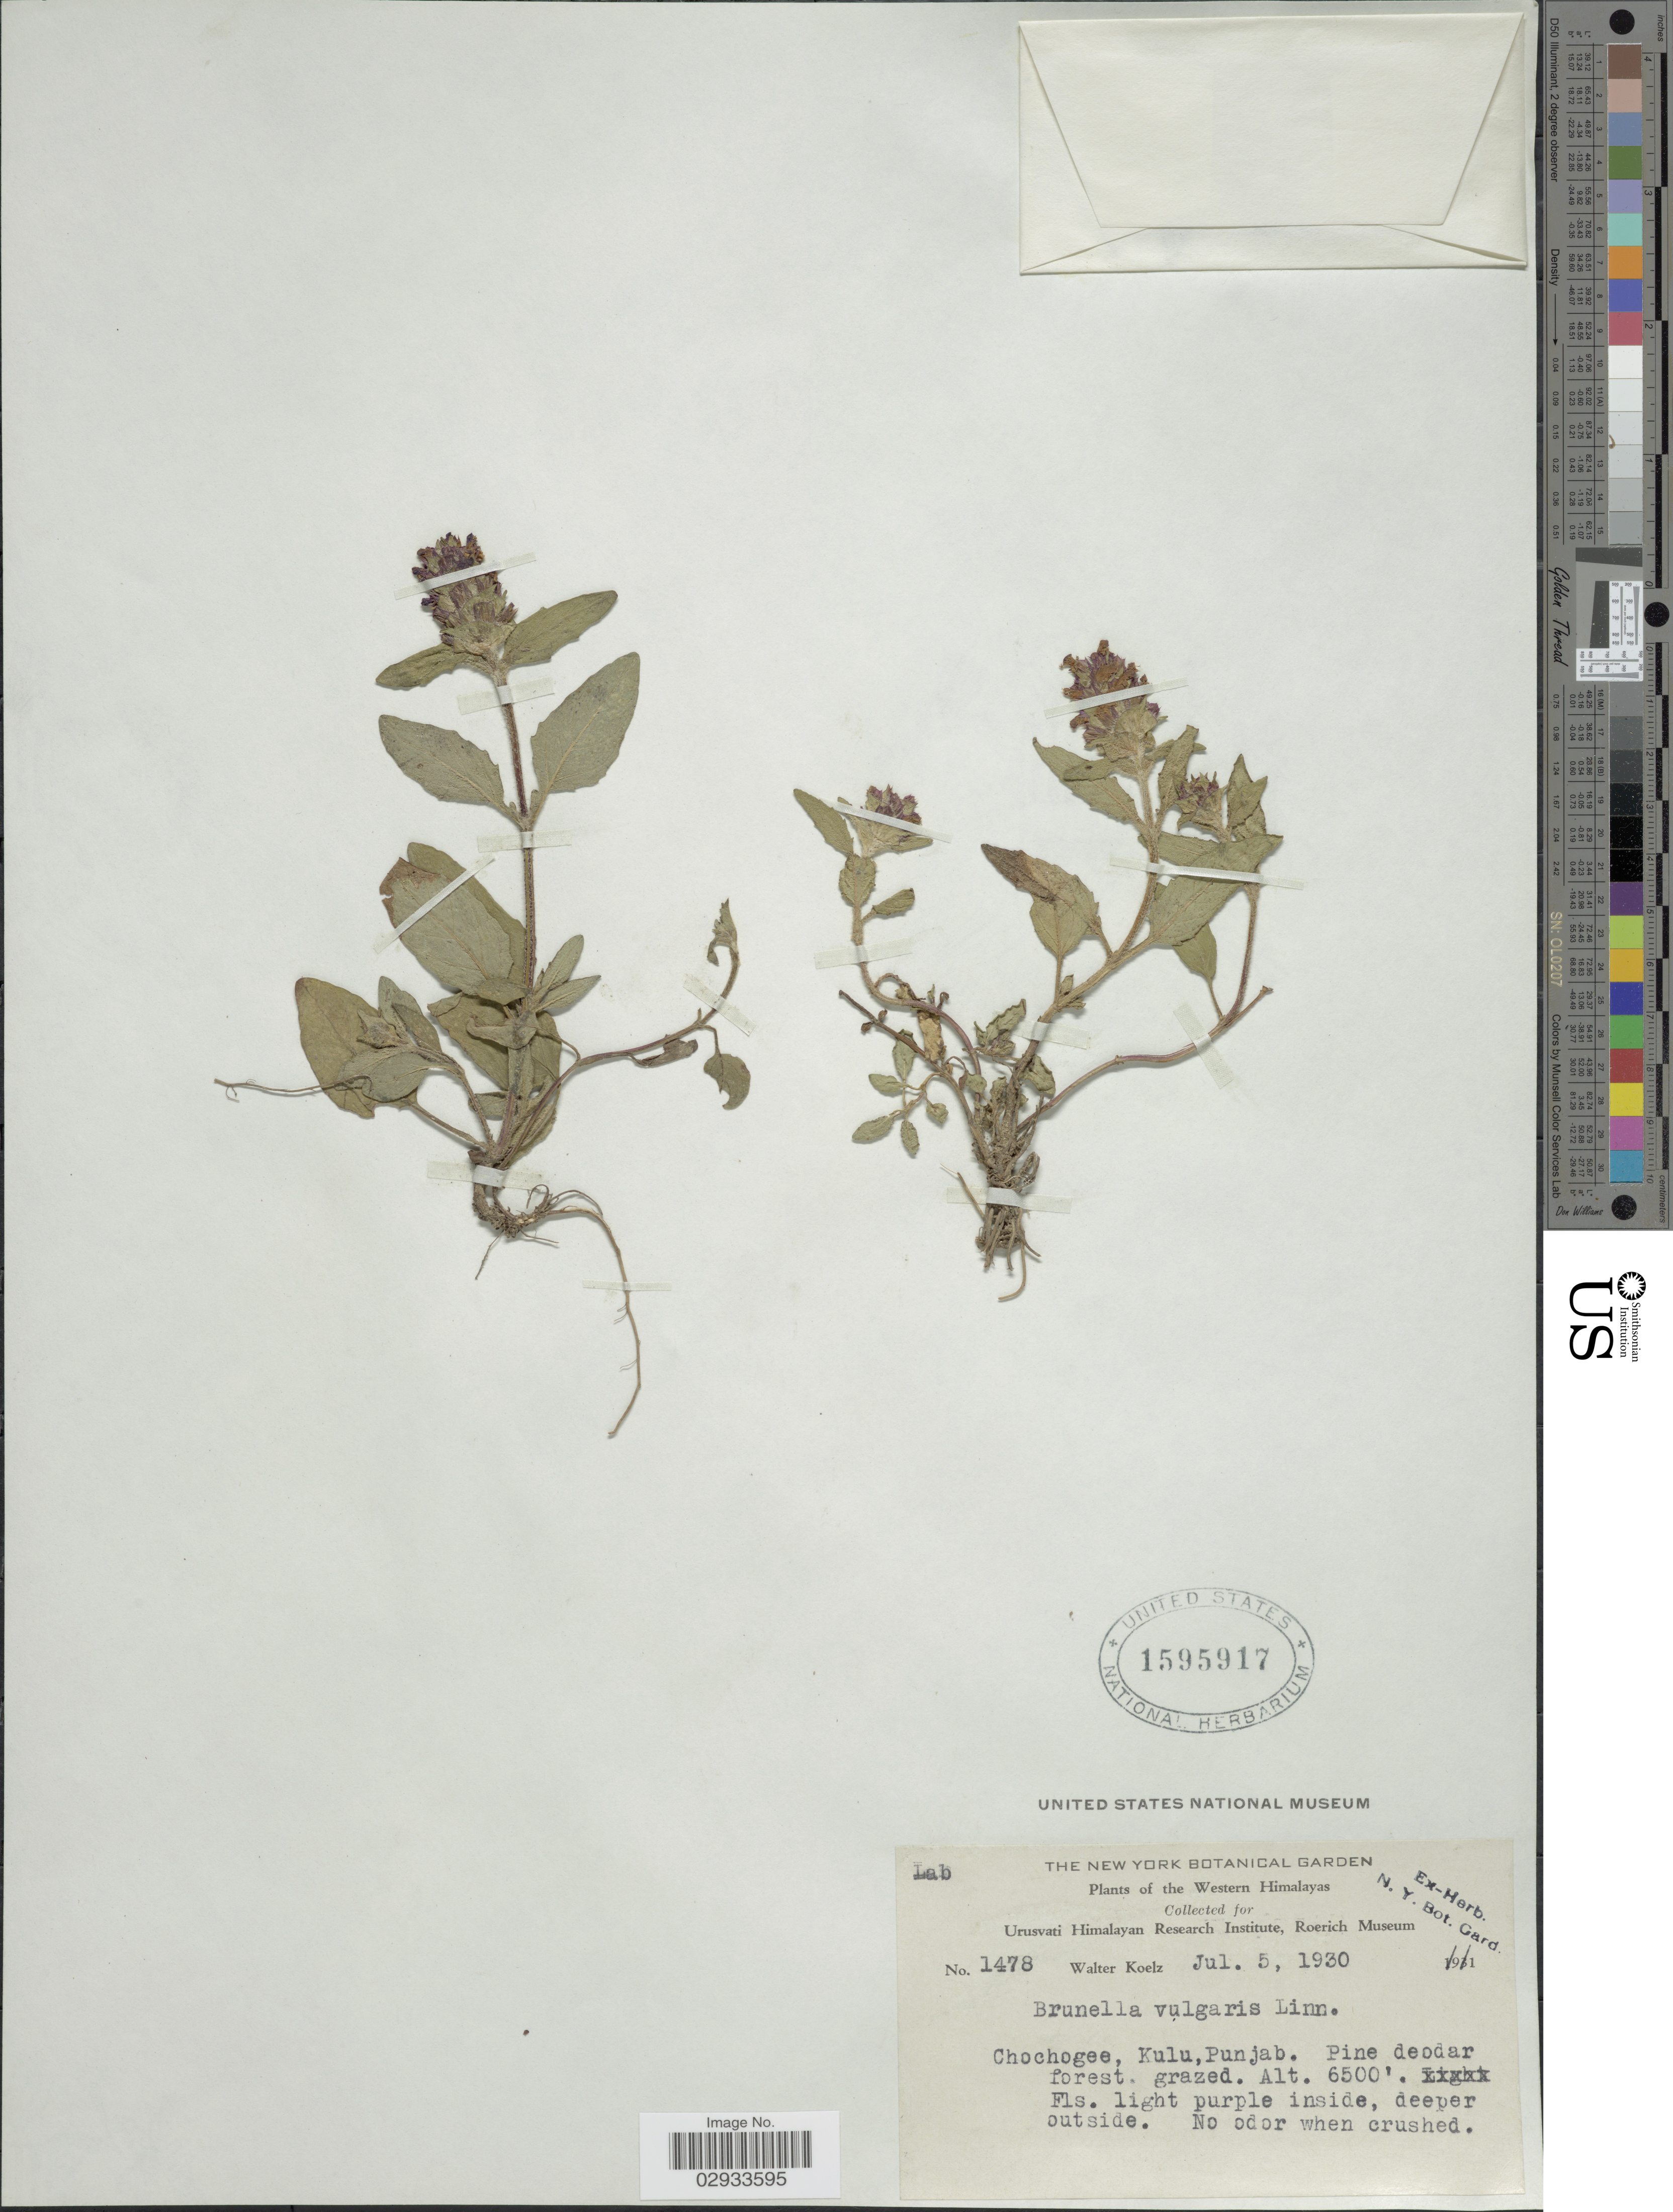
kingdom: Plantae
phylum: Tracheophyta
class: Magnoliopsida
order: Lamiales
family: Lamiaceae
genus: Prunella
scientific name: Prunella vulgaris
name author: L.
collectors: W. N. Koelz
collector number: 1478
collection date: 1930-07-05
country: India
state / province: Himachal Pradesh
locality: The Western Himalayas, Chochogee, Kulu, Punjab.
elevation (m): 1981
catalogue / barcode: US 1595917